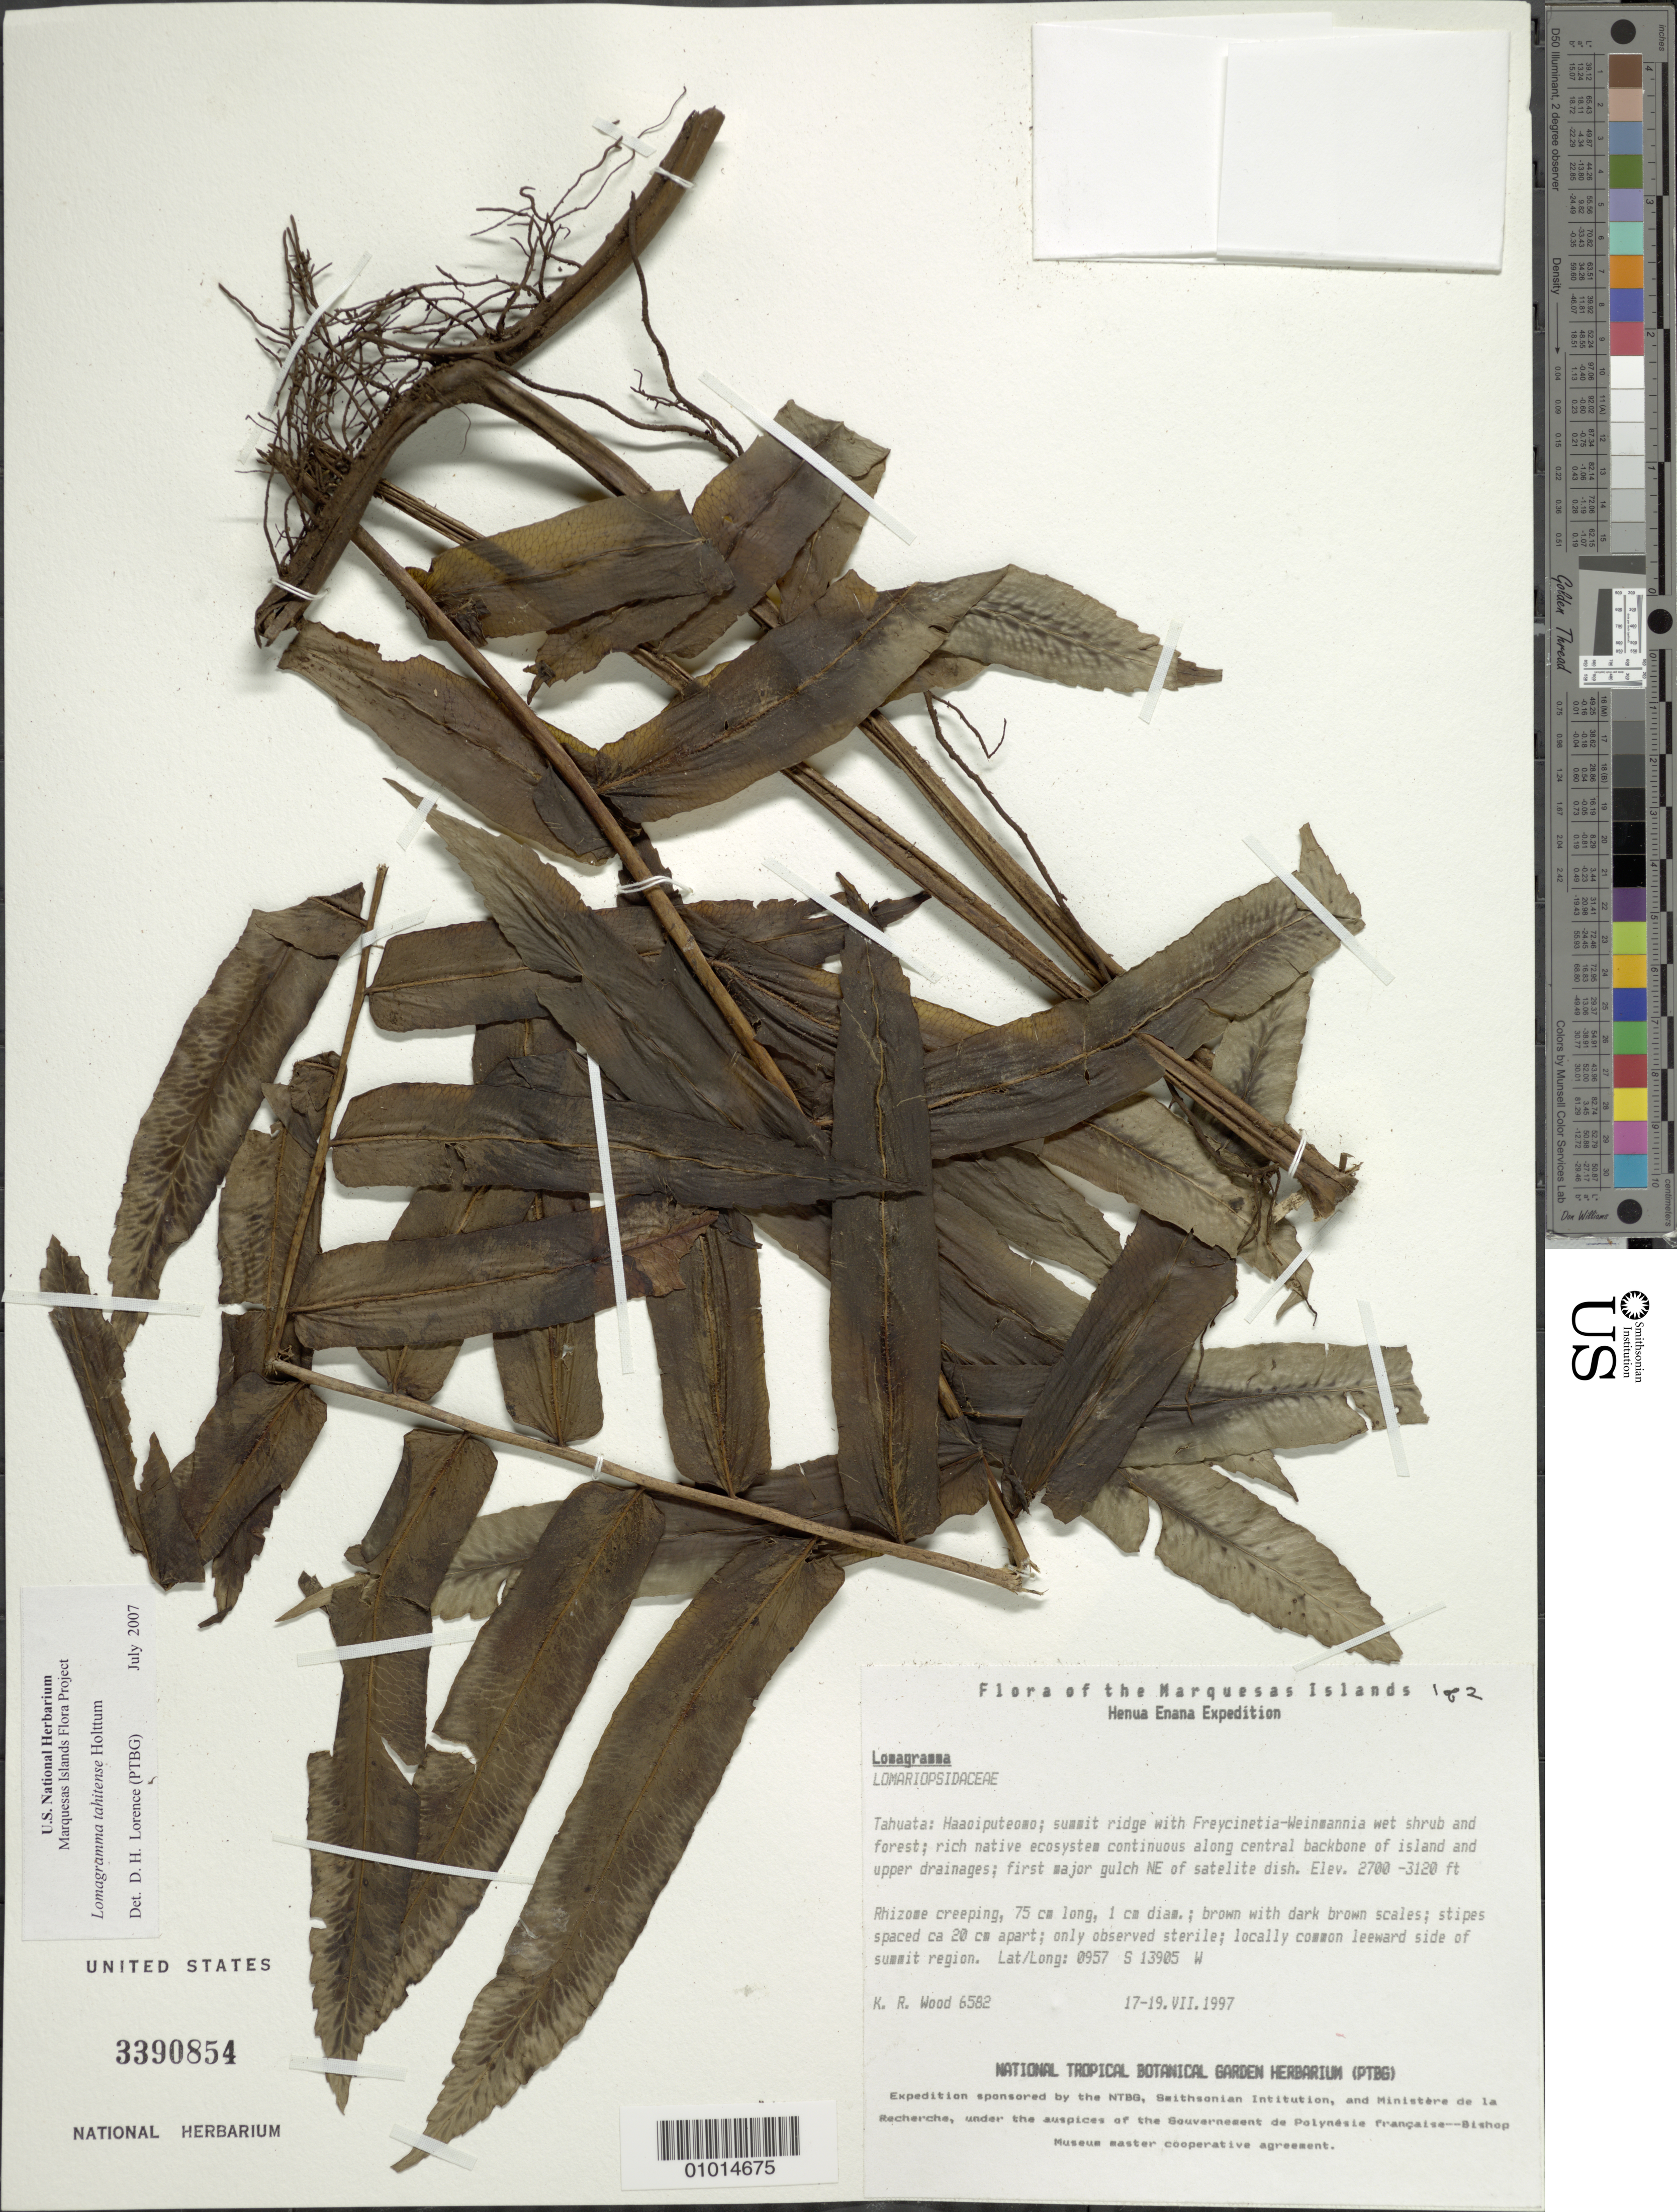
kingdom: Plantae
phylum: Tracheophyta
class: Polypodiopsida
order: Polypodiales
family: Dryopteridaceae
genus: Lomagramma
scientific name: Lomagramma cordipinna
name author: Holttum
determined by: Lorence, David H., (PTBG), National Tropical Botanical Garden (UNITED STATES)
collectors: K. R. Wood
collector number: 6582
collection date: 1997-07-17/1997-07-19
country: French Polynesia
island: Tahuata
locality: Haaoiputeomo, summit ridge, first major gulch NE of satelite dish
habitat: In Freycinetia - Weinmannia wet shrub and forest; rich native ecosystem, continuous along central backbone of island and upper drainages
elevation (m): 823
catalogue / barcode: US 3390854